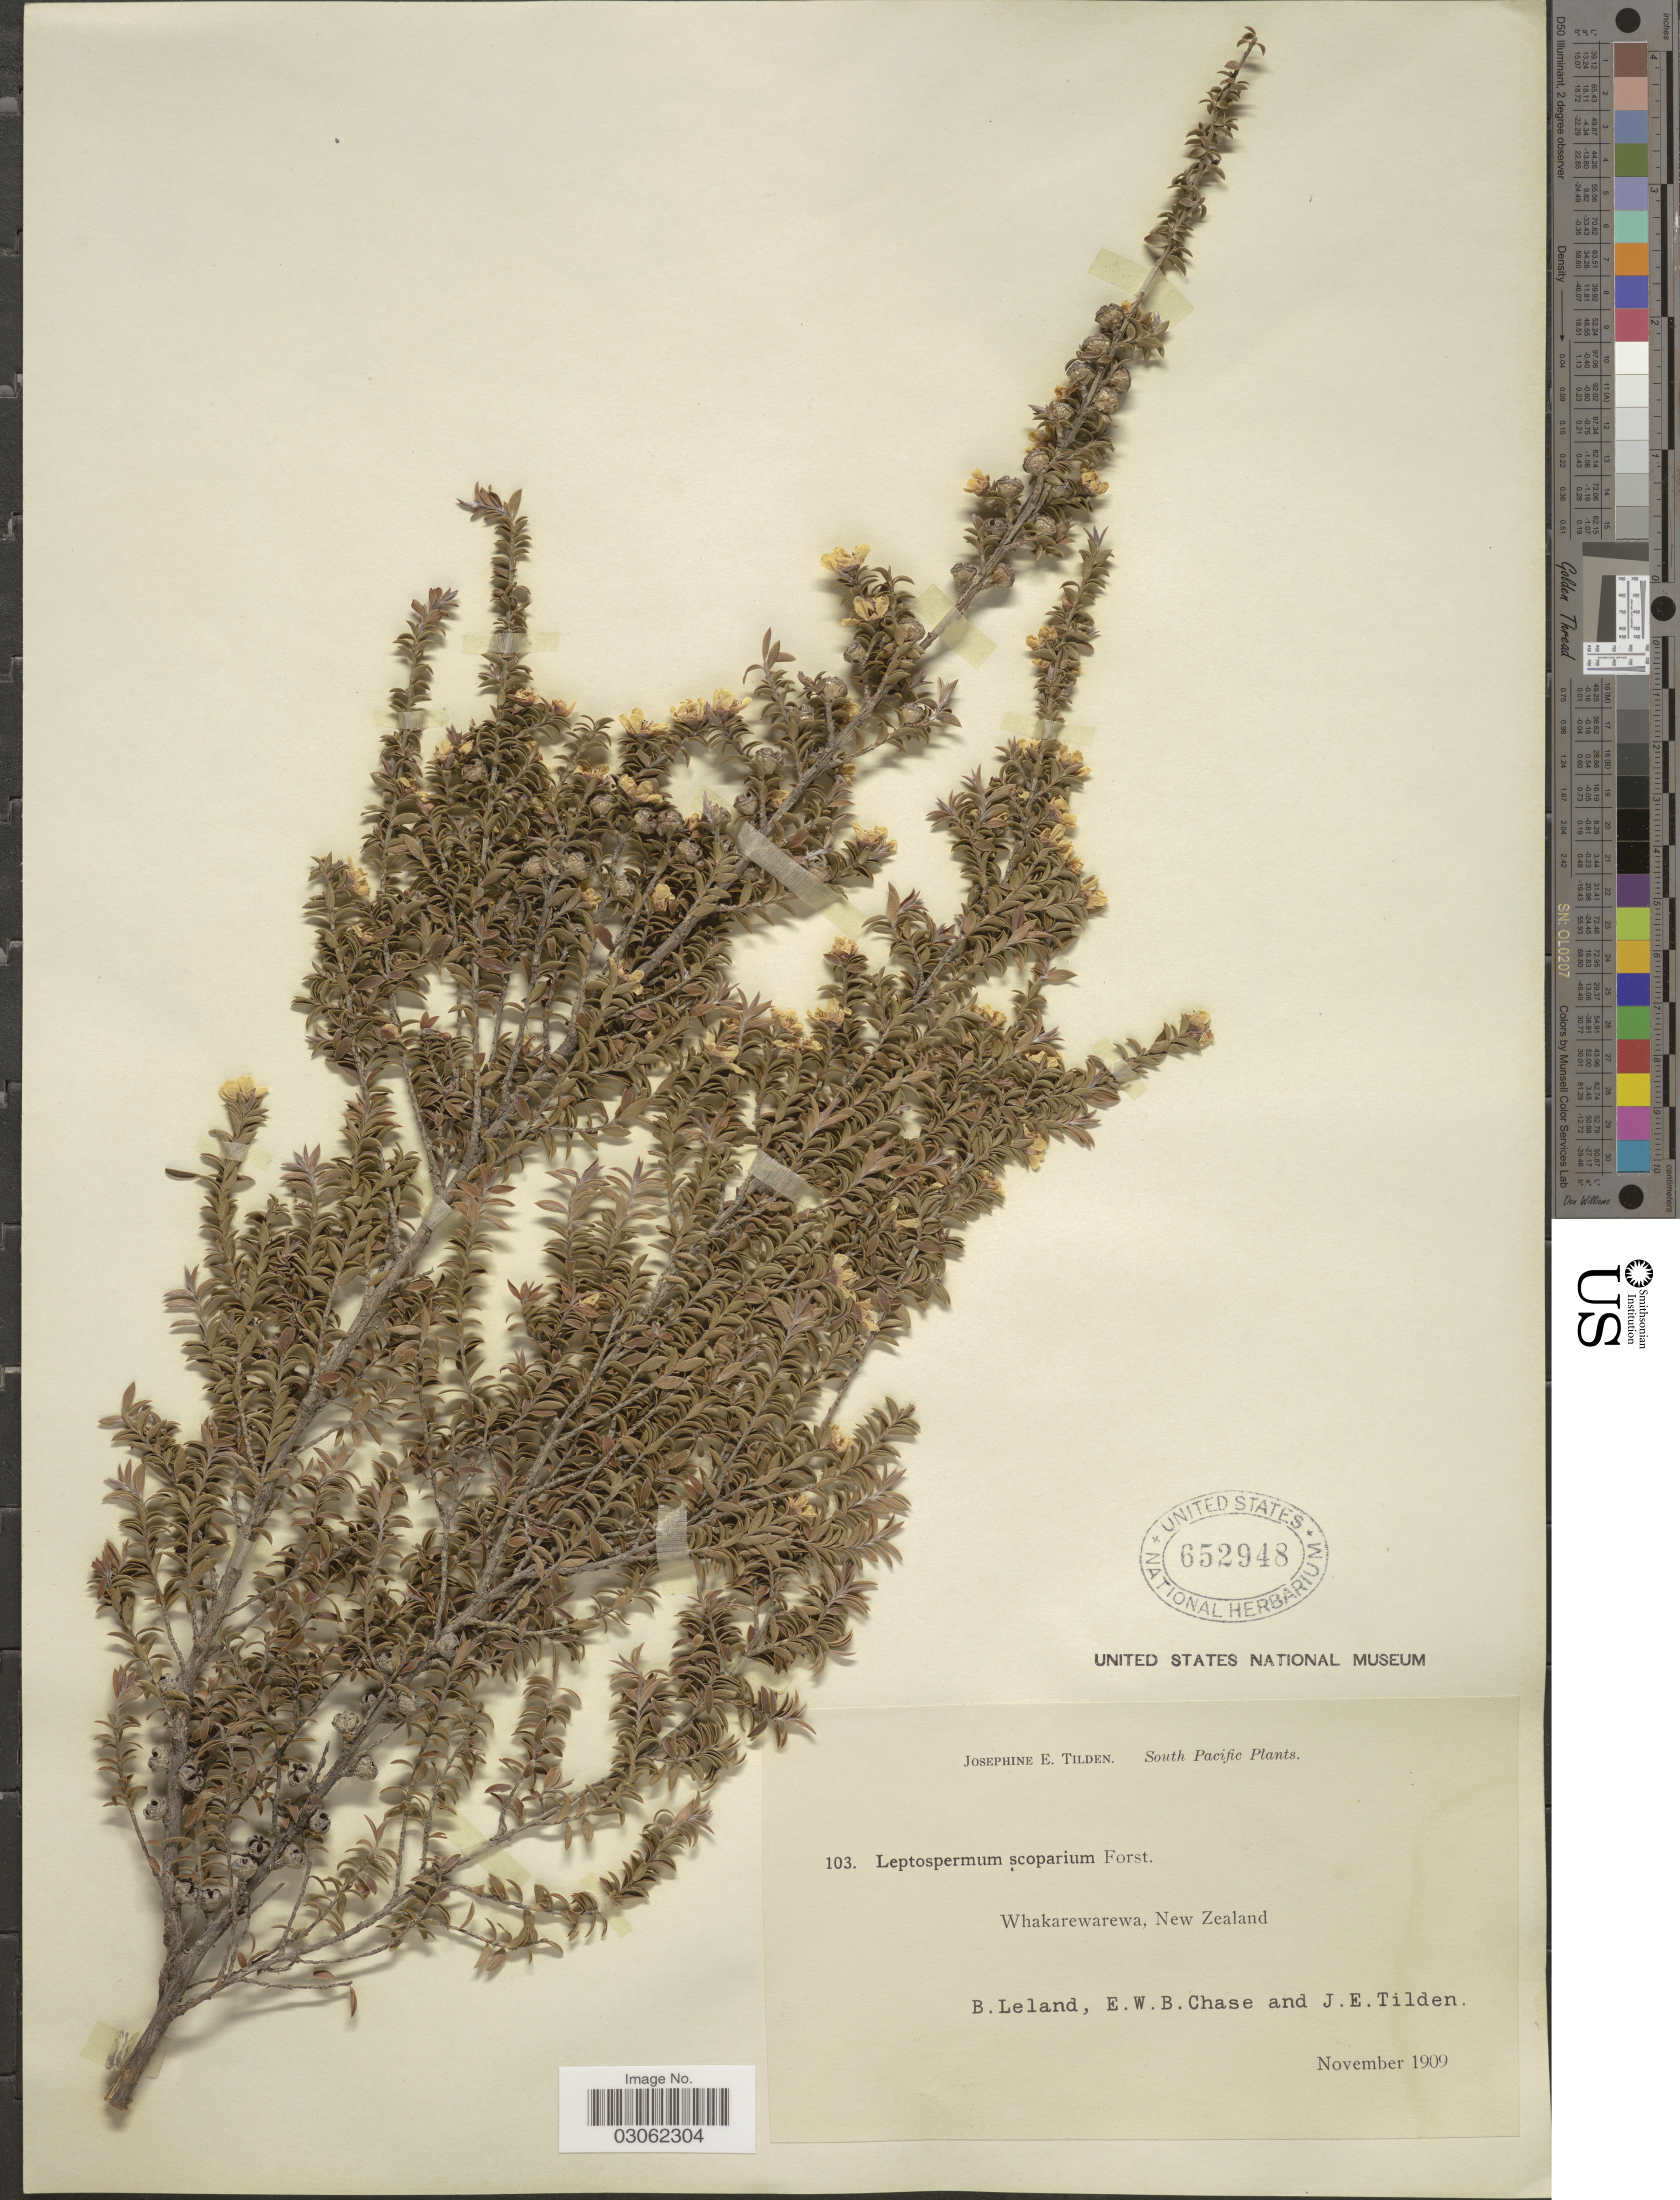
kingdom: Plantae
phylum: Tracheophyta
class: Magnoliopsida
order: Myrtales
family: Myrtaceae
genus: Leptospermum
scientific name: Leptospermum scoparium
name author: J.R. Forst. & G. Forst.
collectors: B. Leland, E. W. Chase & J. E. Tilden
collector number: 103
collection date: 1909-11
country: New Zealand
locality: South Pacific. Whakarewarewa.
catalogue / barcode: US 652948